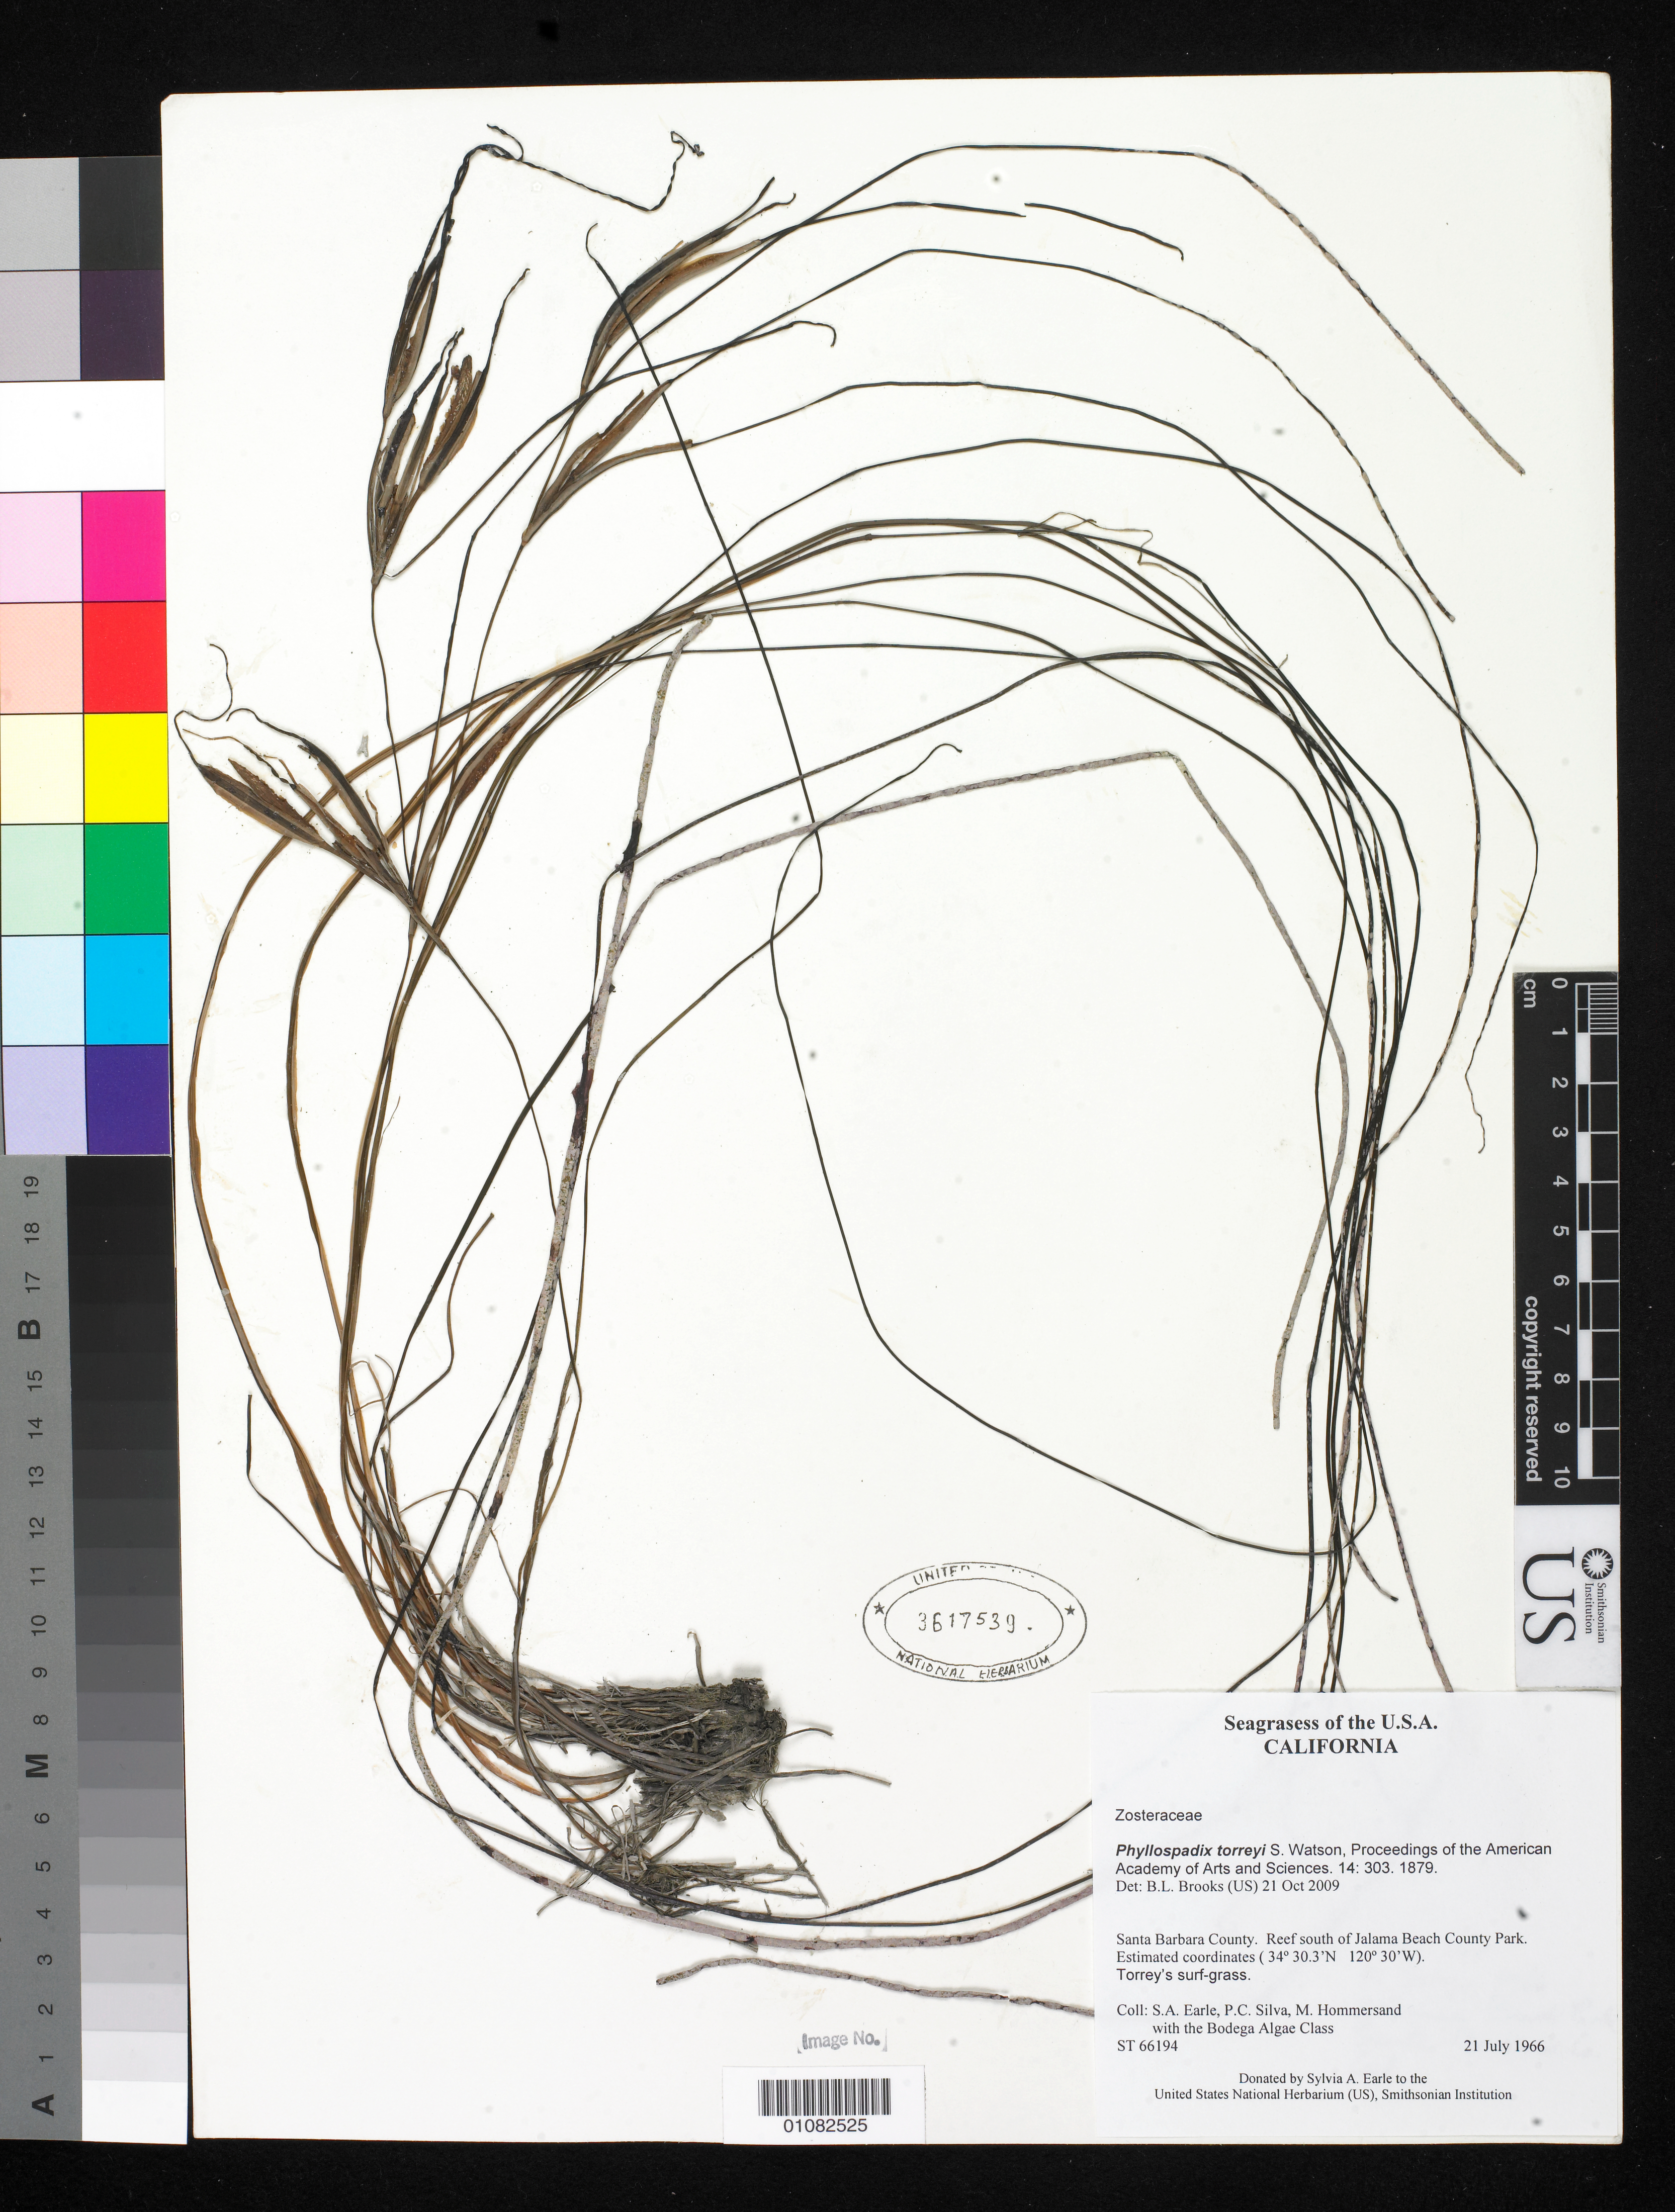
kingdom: Plantae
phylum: Tracheophyta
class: Liliopsida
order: Alismatales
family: Zosteraceae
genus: Phyllospadix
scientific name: Phyllospadix torreyi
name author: S. Watson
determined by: Brooks, B. L., (BOT), Smithsonian Institution - National Museum of Natural History (UNITED STATES)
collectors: S. A. Earle, P. C. Silva, M. H. Hommersand & Bodega Algae Class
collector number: ST66194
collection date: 1966-07-21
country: United States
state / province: California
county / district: Santa Barbara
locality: reef south of Jalama Beach County Park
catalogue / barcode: US 3617539